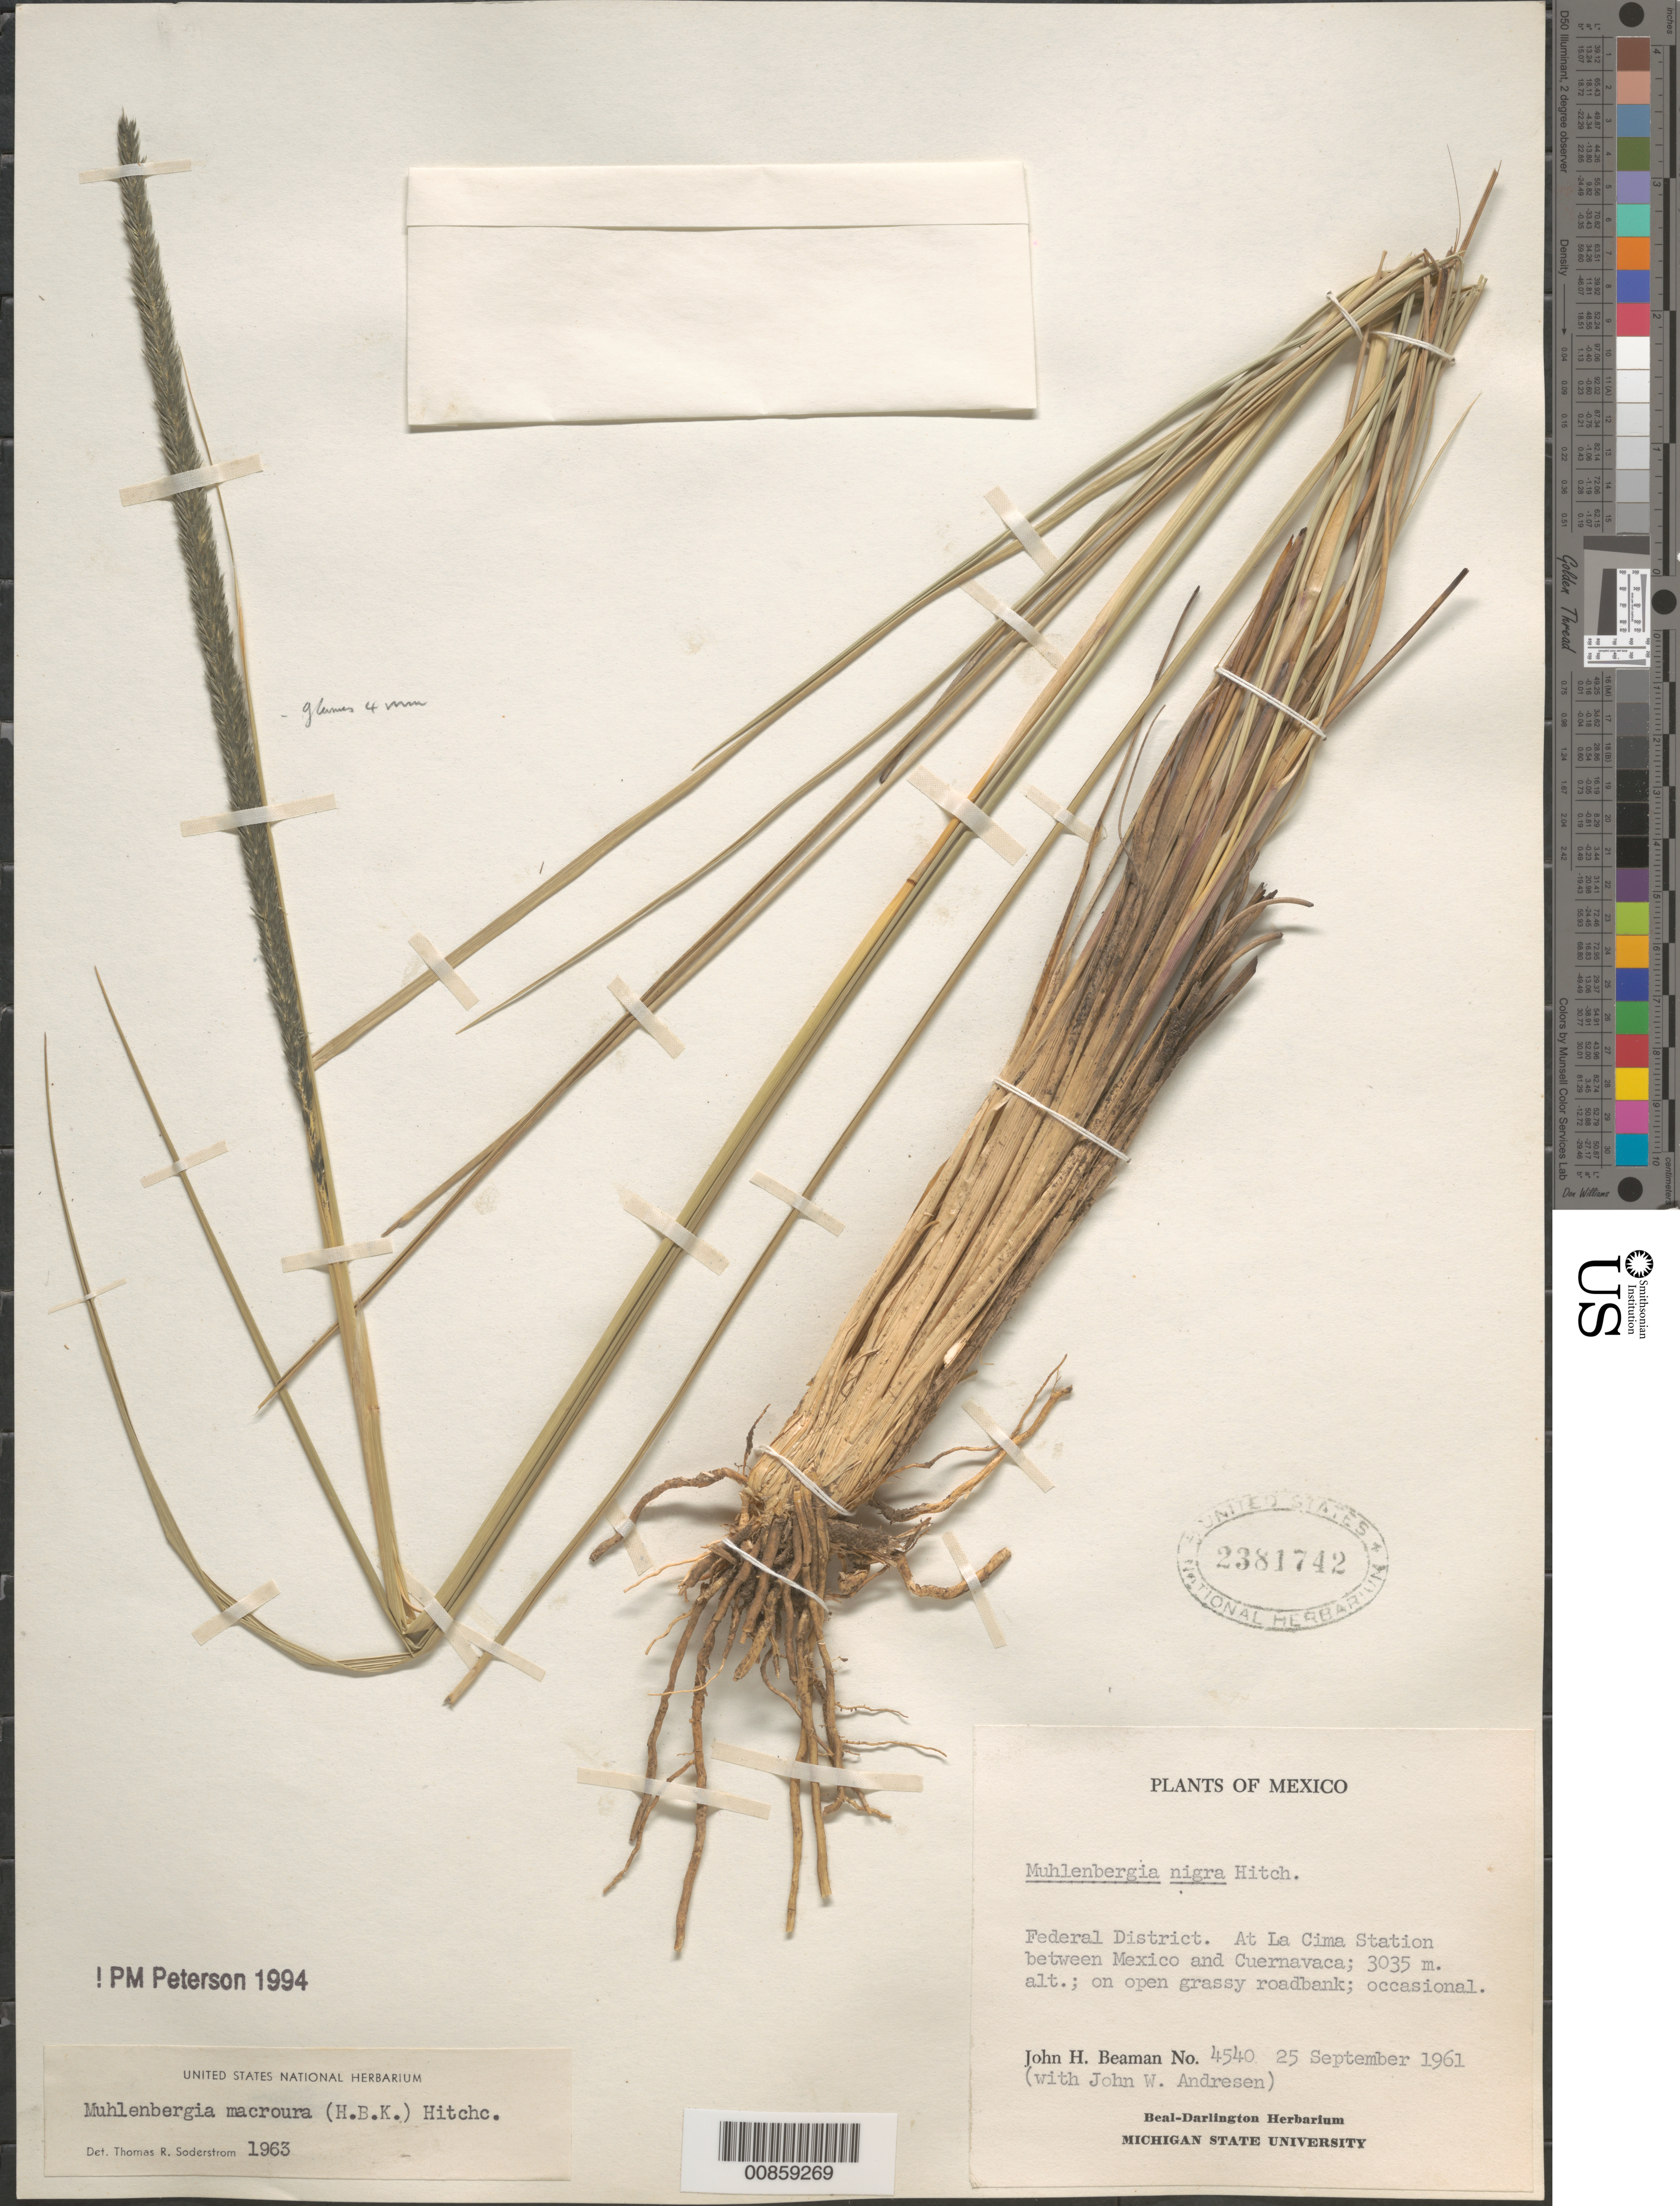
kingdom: Plantae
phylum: Tracheophyta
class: Liliopsida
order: Poales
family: Poaceae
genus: Muhlenbergia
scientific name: Muhlenbergia macroura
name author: (Kunth) Hitchc.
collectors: J. H. Beaman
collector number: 4540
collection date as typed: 25 Sep 1961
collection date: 1961-09-25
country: Mexico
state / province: Distrito Federal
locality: At La Cima Station, between Mexico and Cuernavaca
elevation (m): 3035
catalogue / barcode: US 2381742